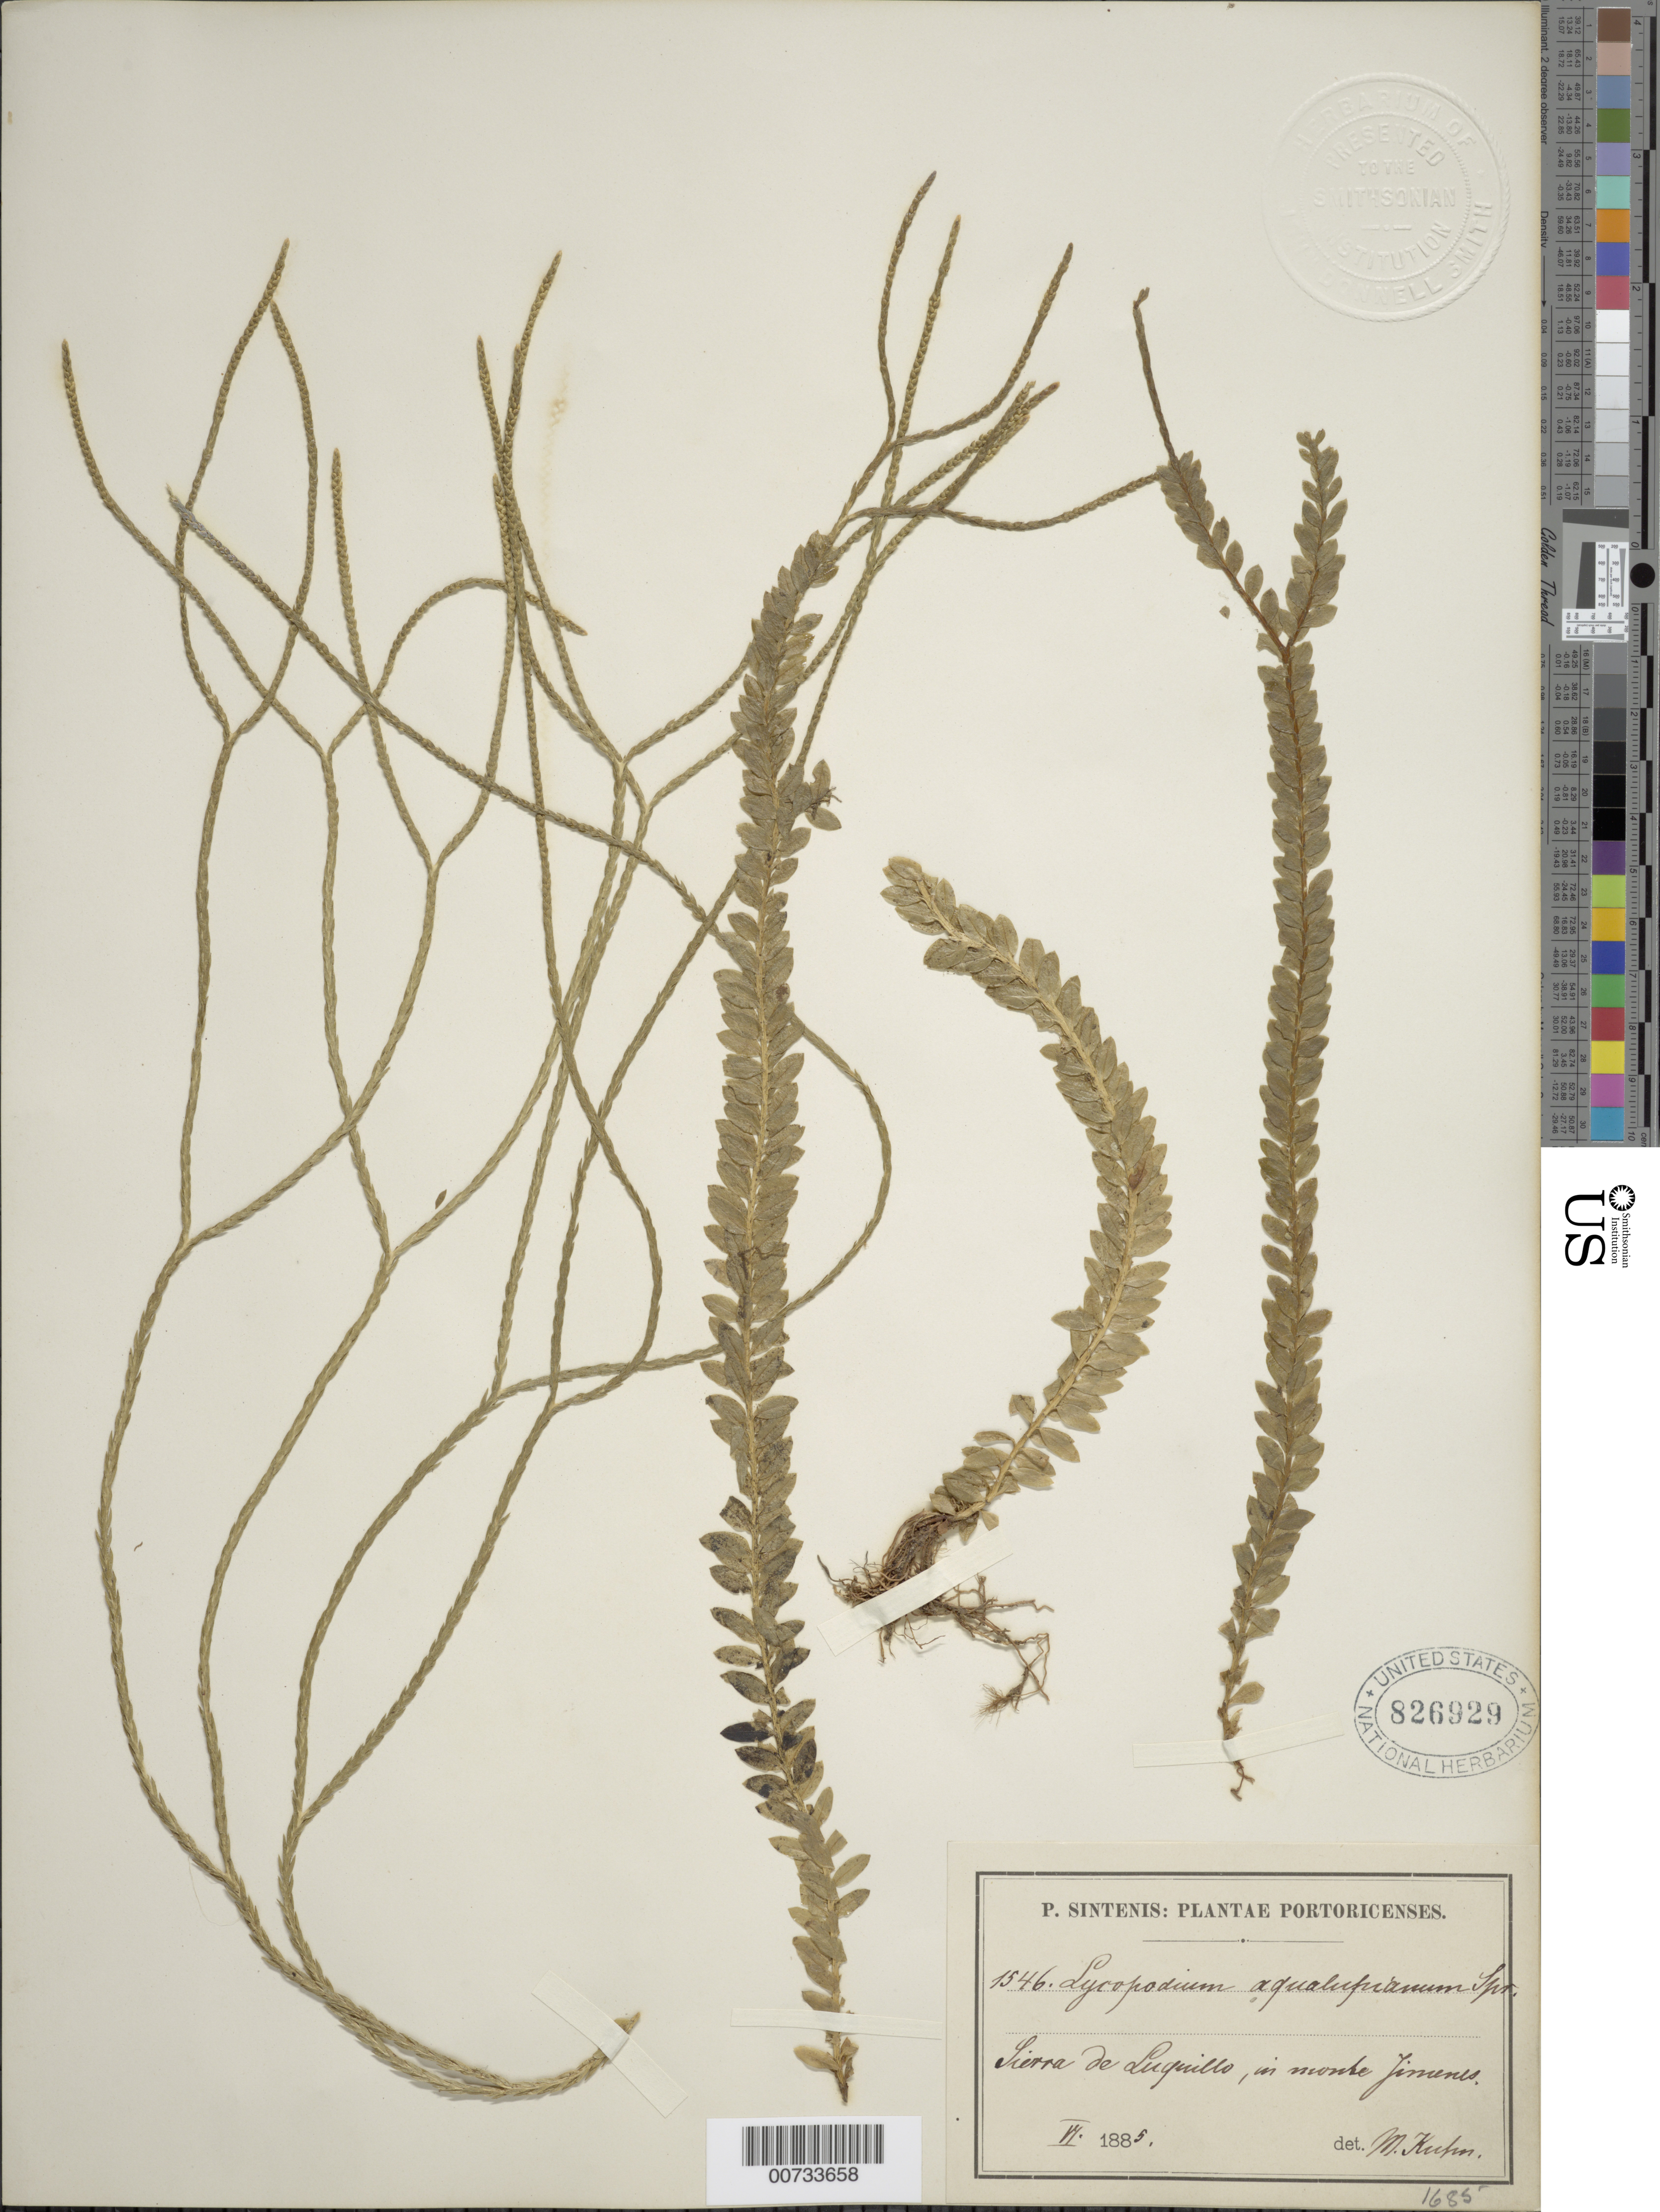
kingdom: Plantae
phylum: Tracheophyta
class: Lycopodiopsida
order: Lycopodiales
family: Lycopodiaceae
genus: Phlegmariurus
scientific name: Phlegmariurus aqualupianus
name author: (Spring) B. Øllg.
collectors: P. Sintenis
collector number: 1546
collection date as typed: Jun 1885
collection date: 1885-06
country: Puerto Rico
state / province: Luquillo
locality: Sierra de Luquillo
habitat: In monte Jimenes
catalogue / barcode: US 826929